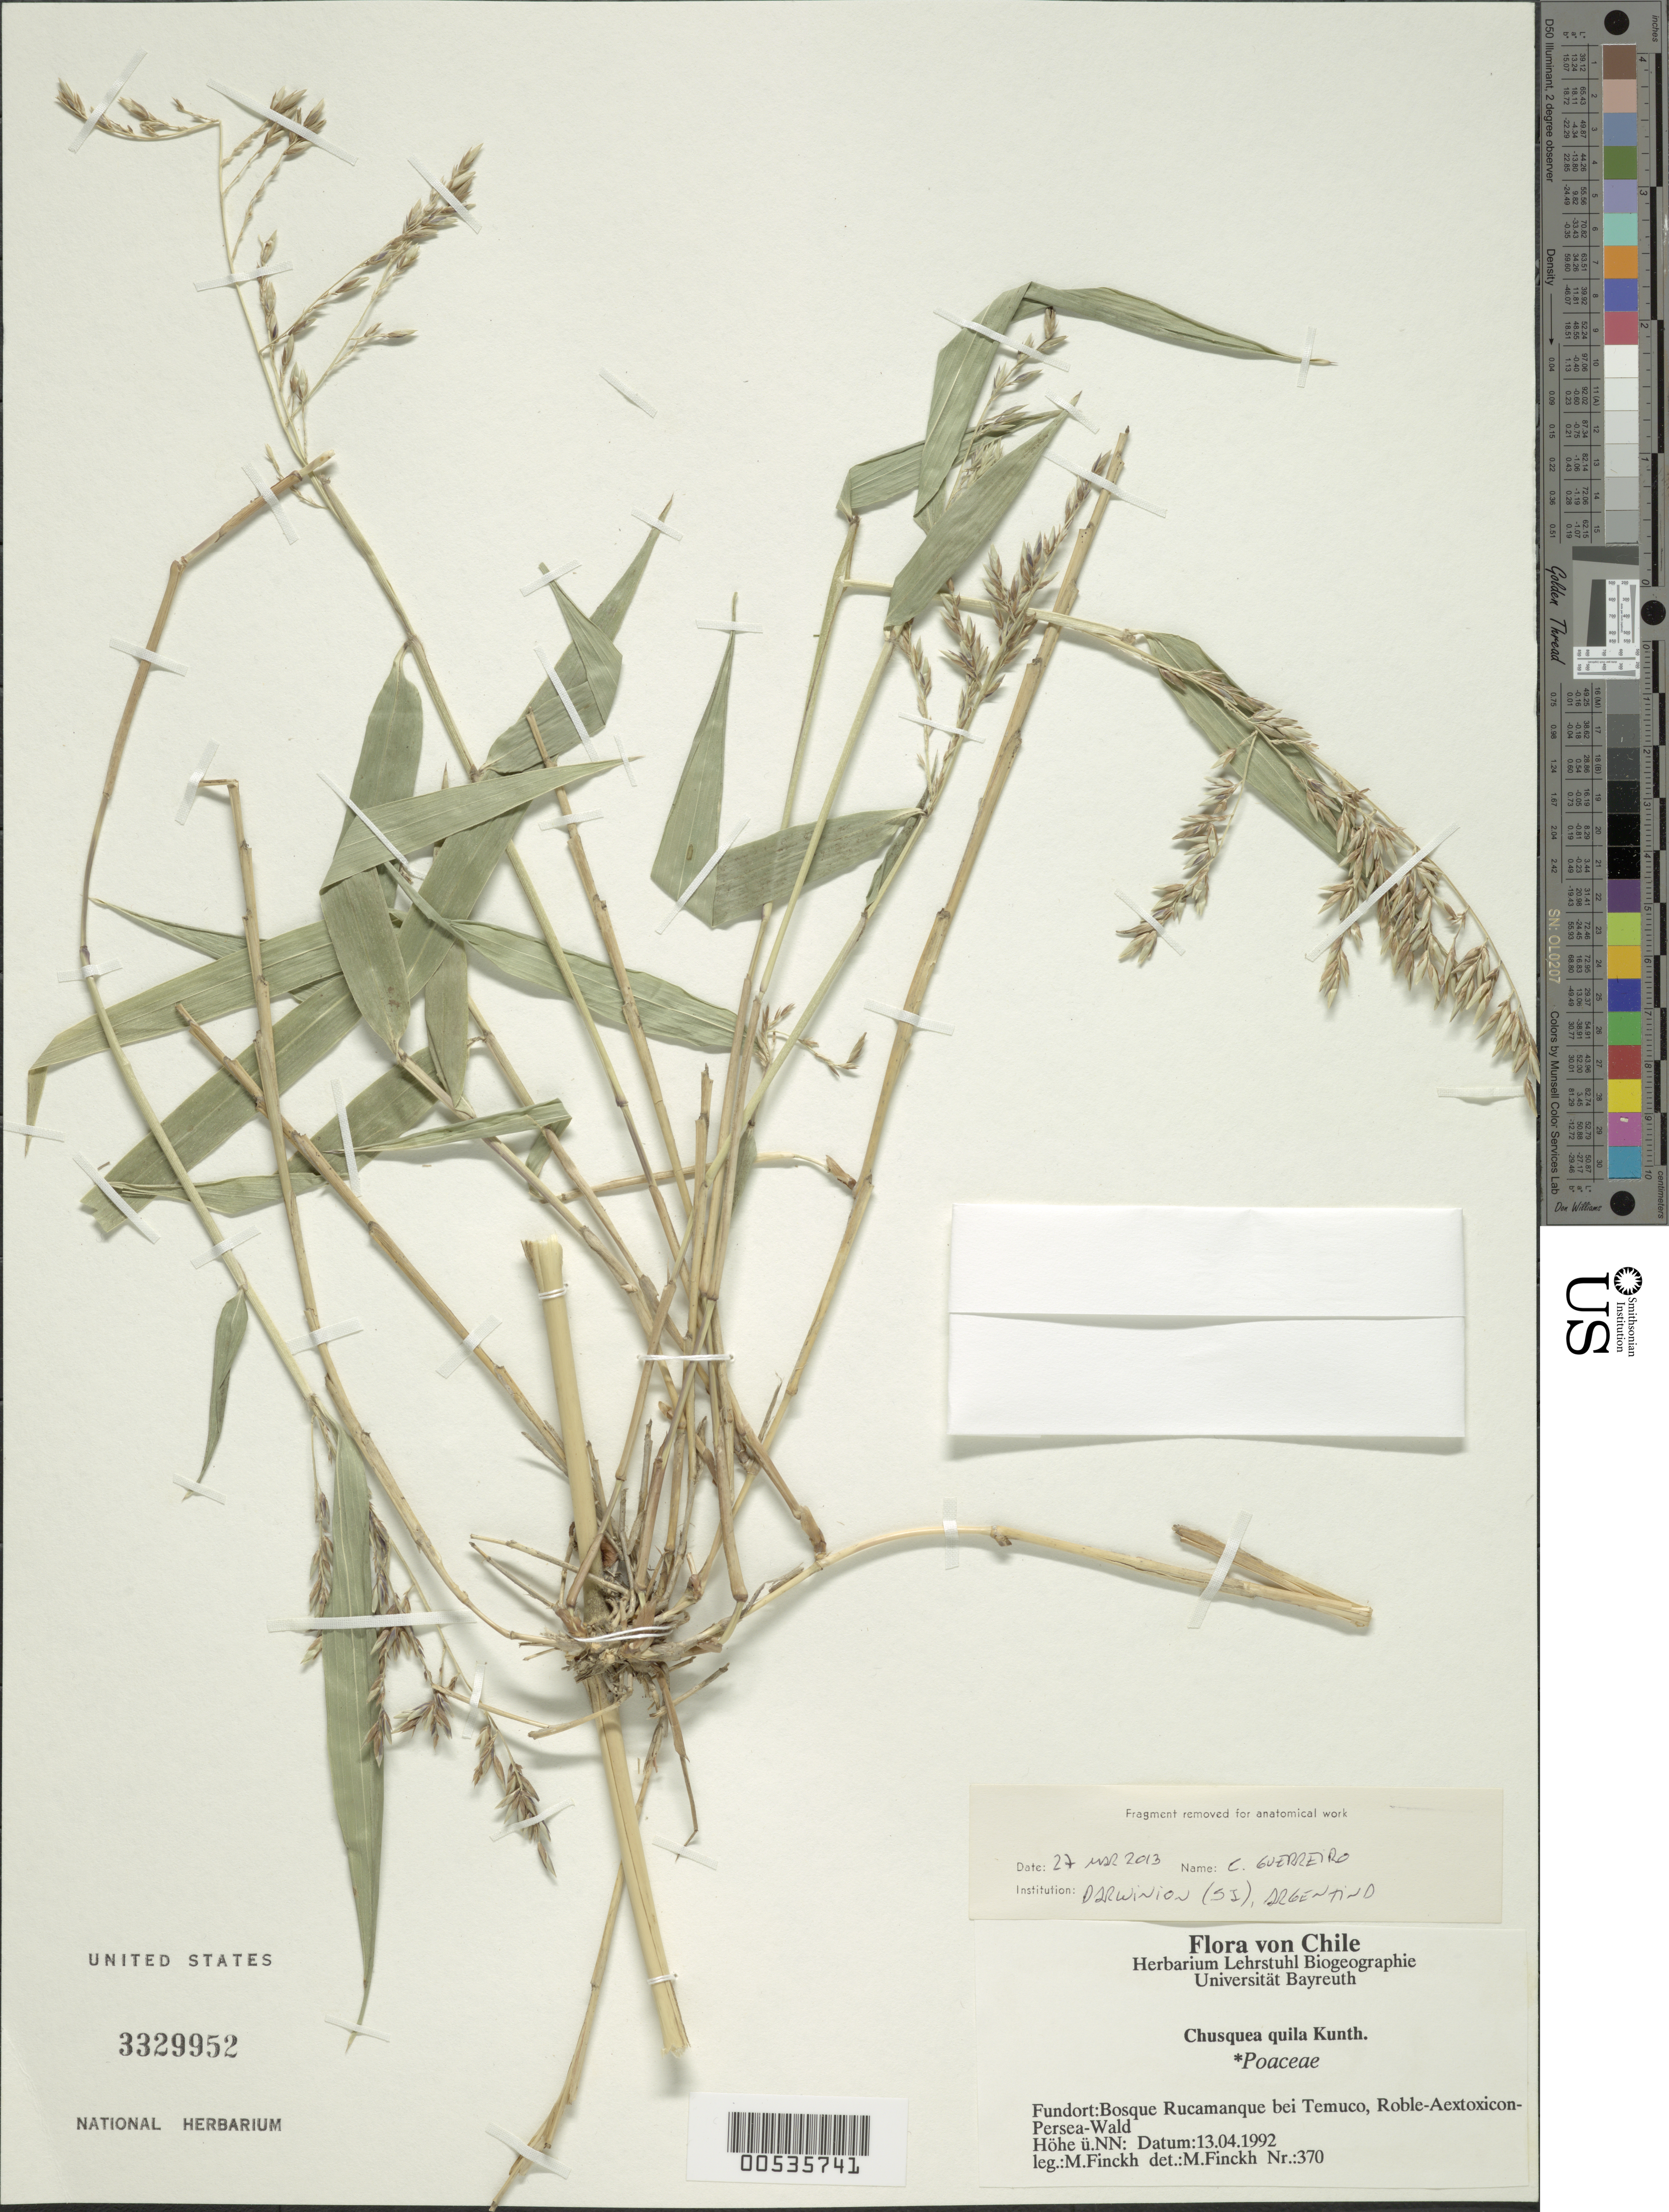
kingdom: Plantae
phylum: Tracheophyta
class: Liliopsida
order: Poales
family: Poaceae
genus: Chusquea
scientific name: Chusquea quila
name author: Kunth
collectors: M. Finckh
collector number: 370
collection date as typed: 13 Apr 1992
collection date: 1992-04-13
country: Chile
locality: Bosque rucamanque near temuco, roble-aextoxicon-persea forest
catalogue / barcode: US 3329952